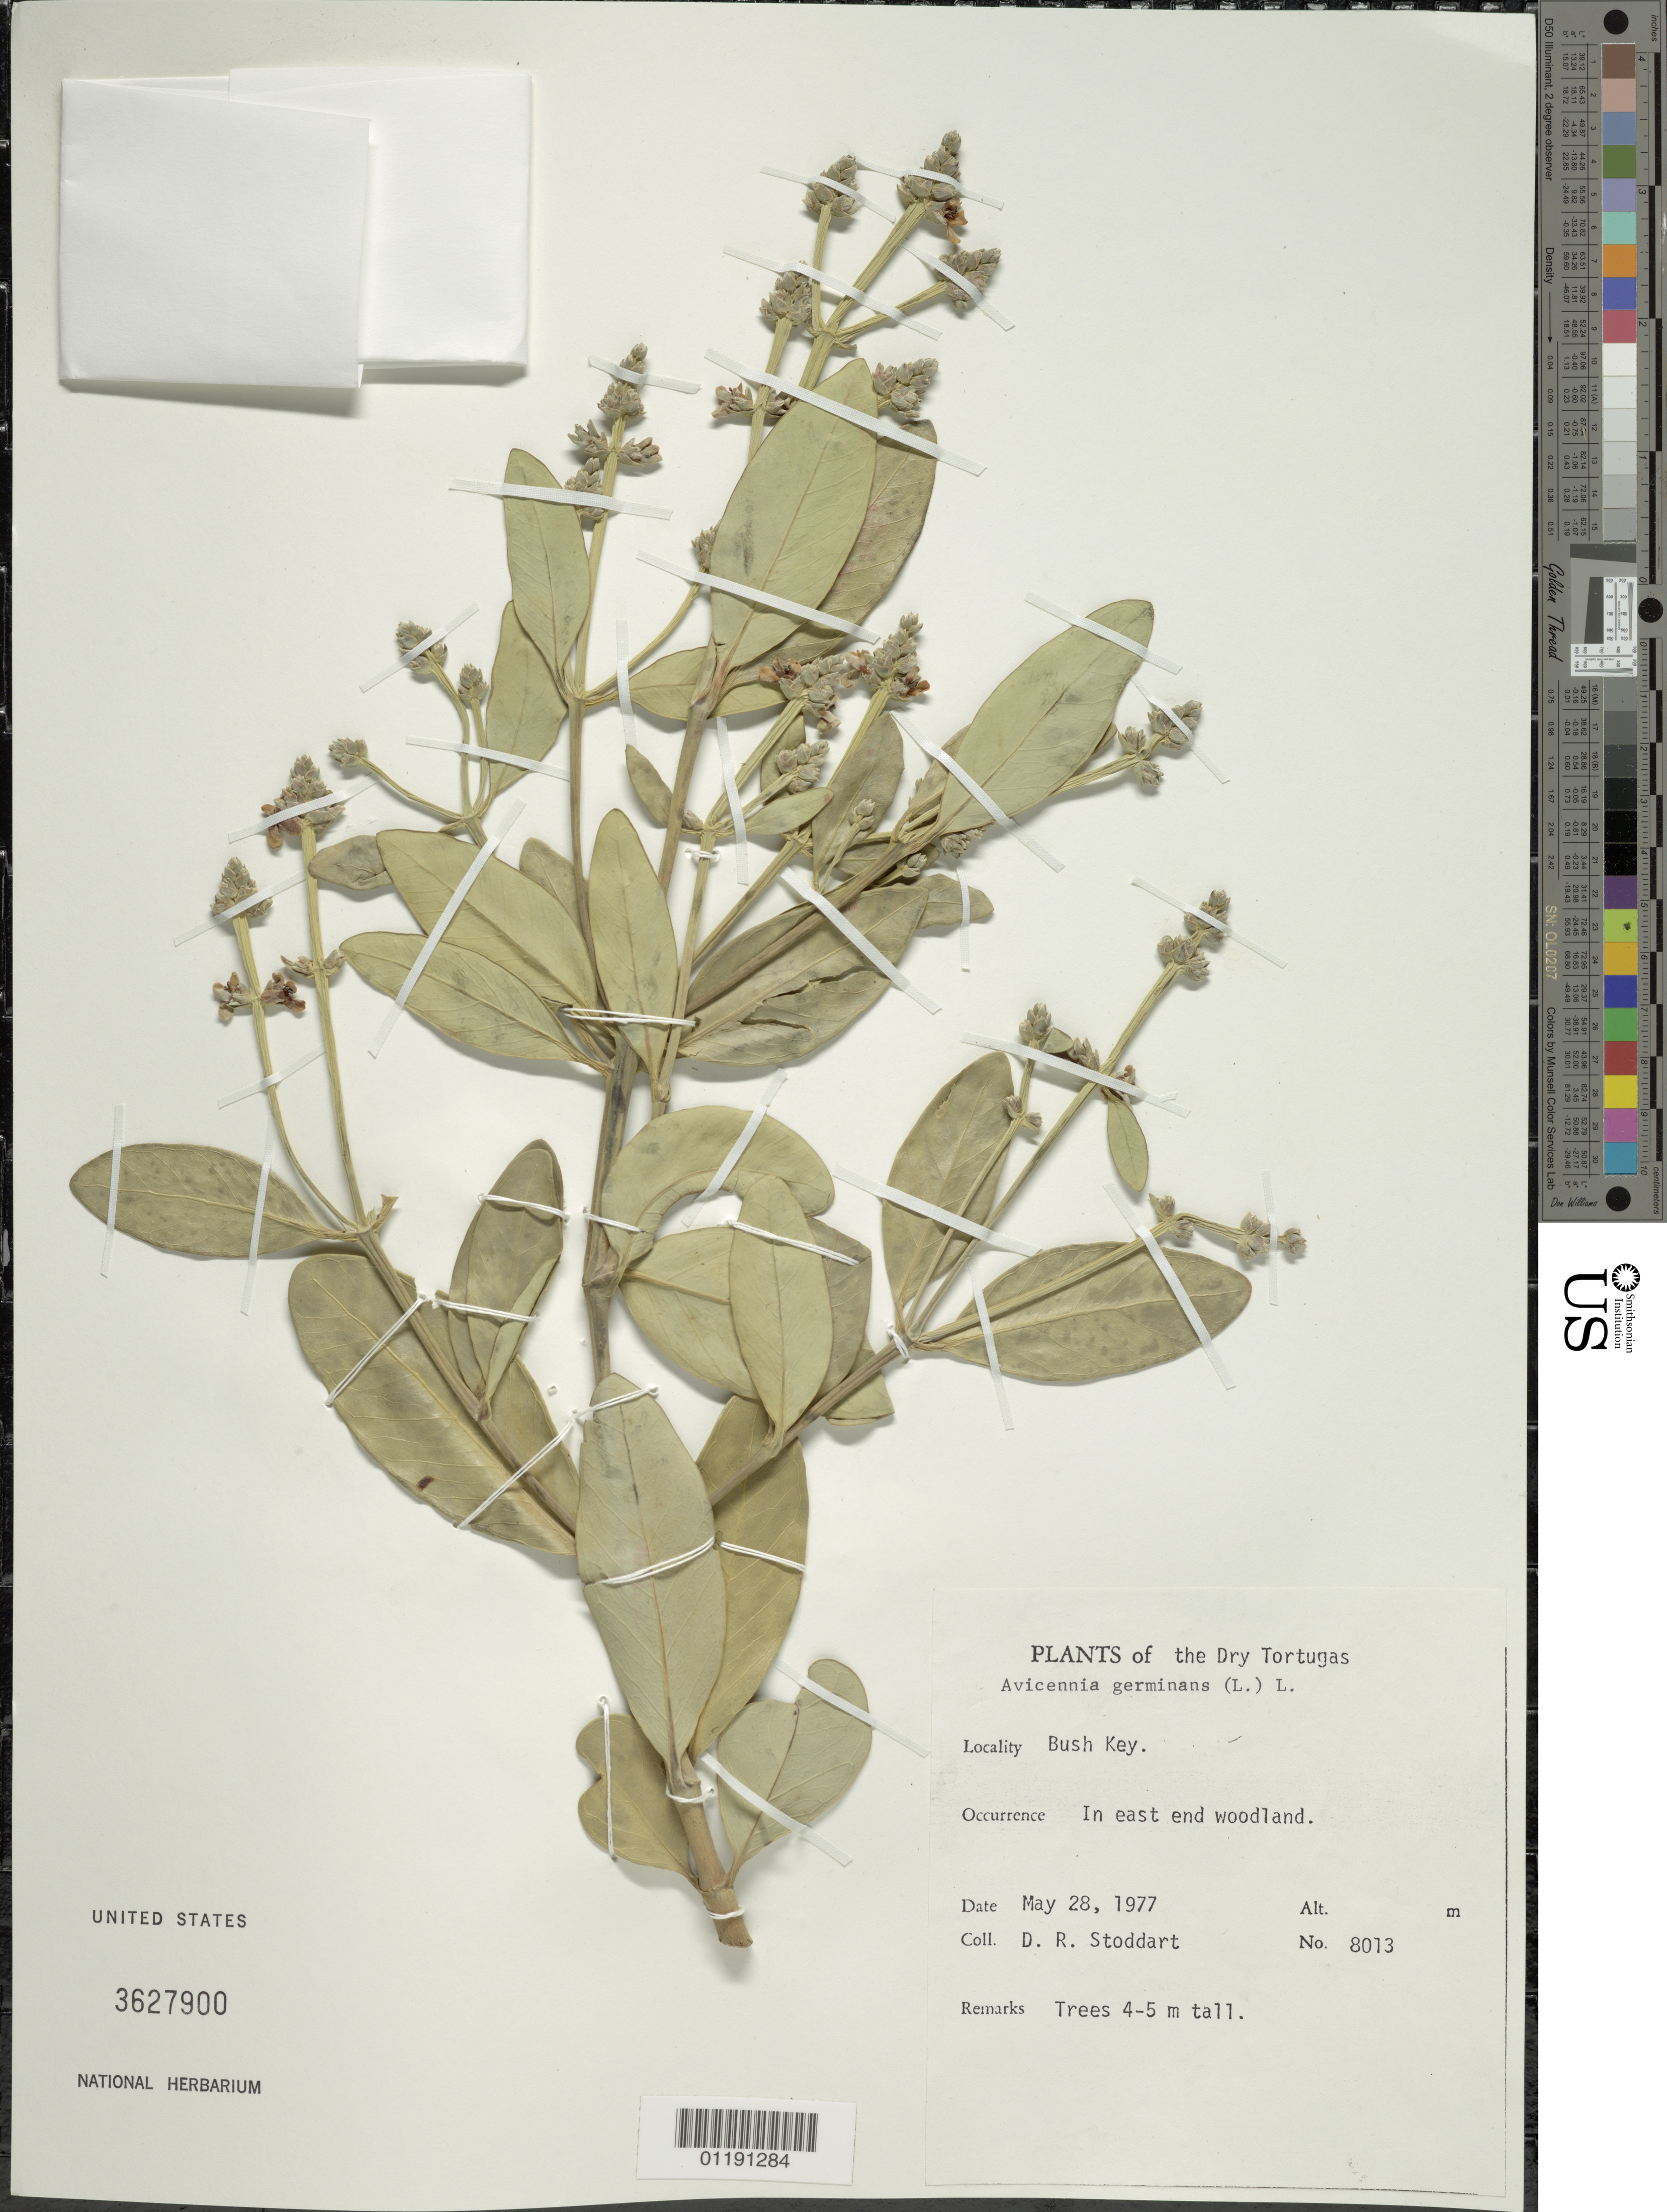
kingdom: Plantae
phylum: Tracheophyta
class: Magnoliopsida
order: Lamiales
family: Acanthaceae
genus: Avicennia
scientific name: Avicennia germinans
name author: (L.) L.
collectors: D. R. Stoddart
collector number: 8013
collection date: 1977-05-28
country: United States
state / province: Florida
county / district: Monroe County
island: Bush Key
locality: In E end woodland.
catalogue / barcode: US 3627900